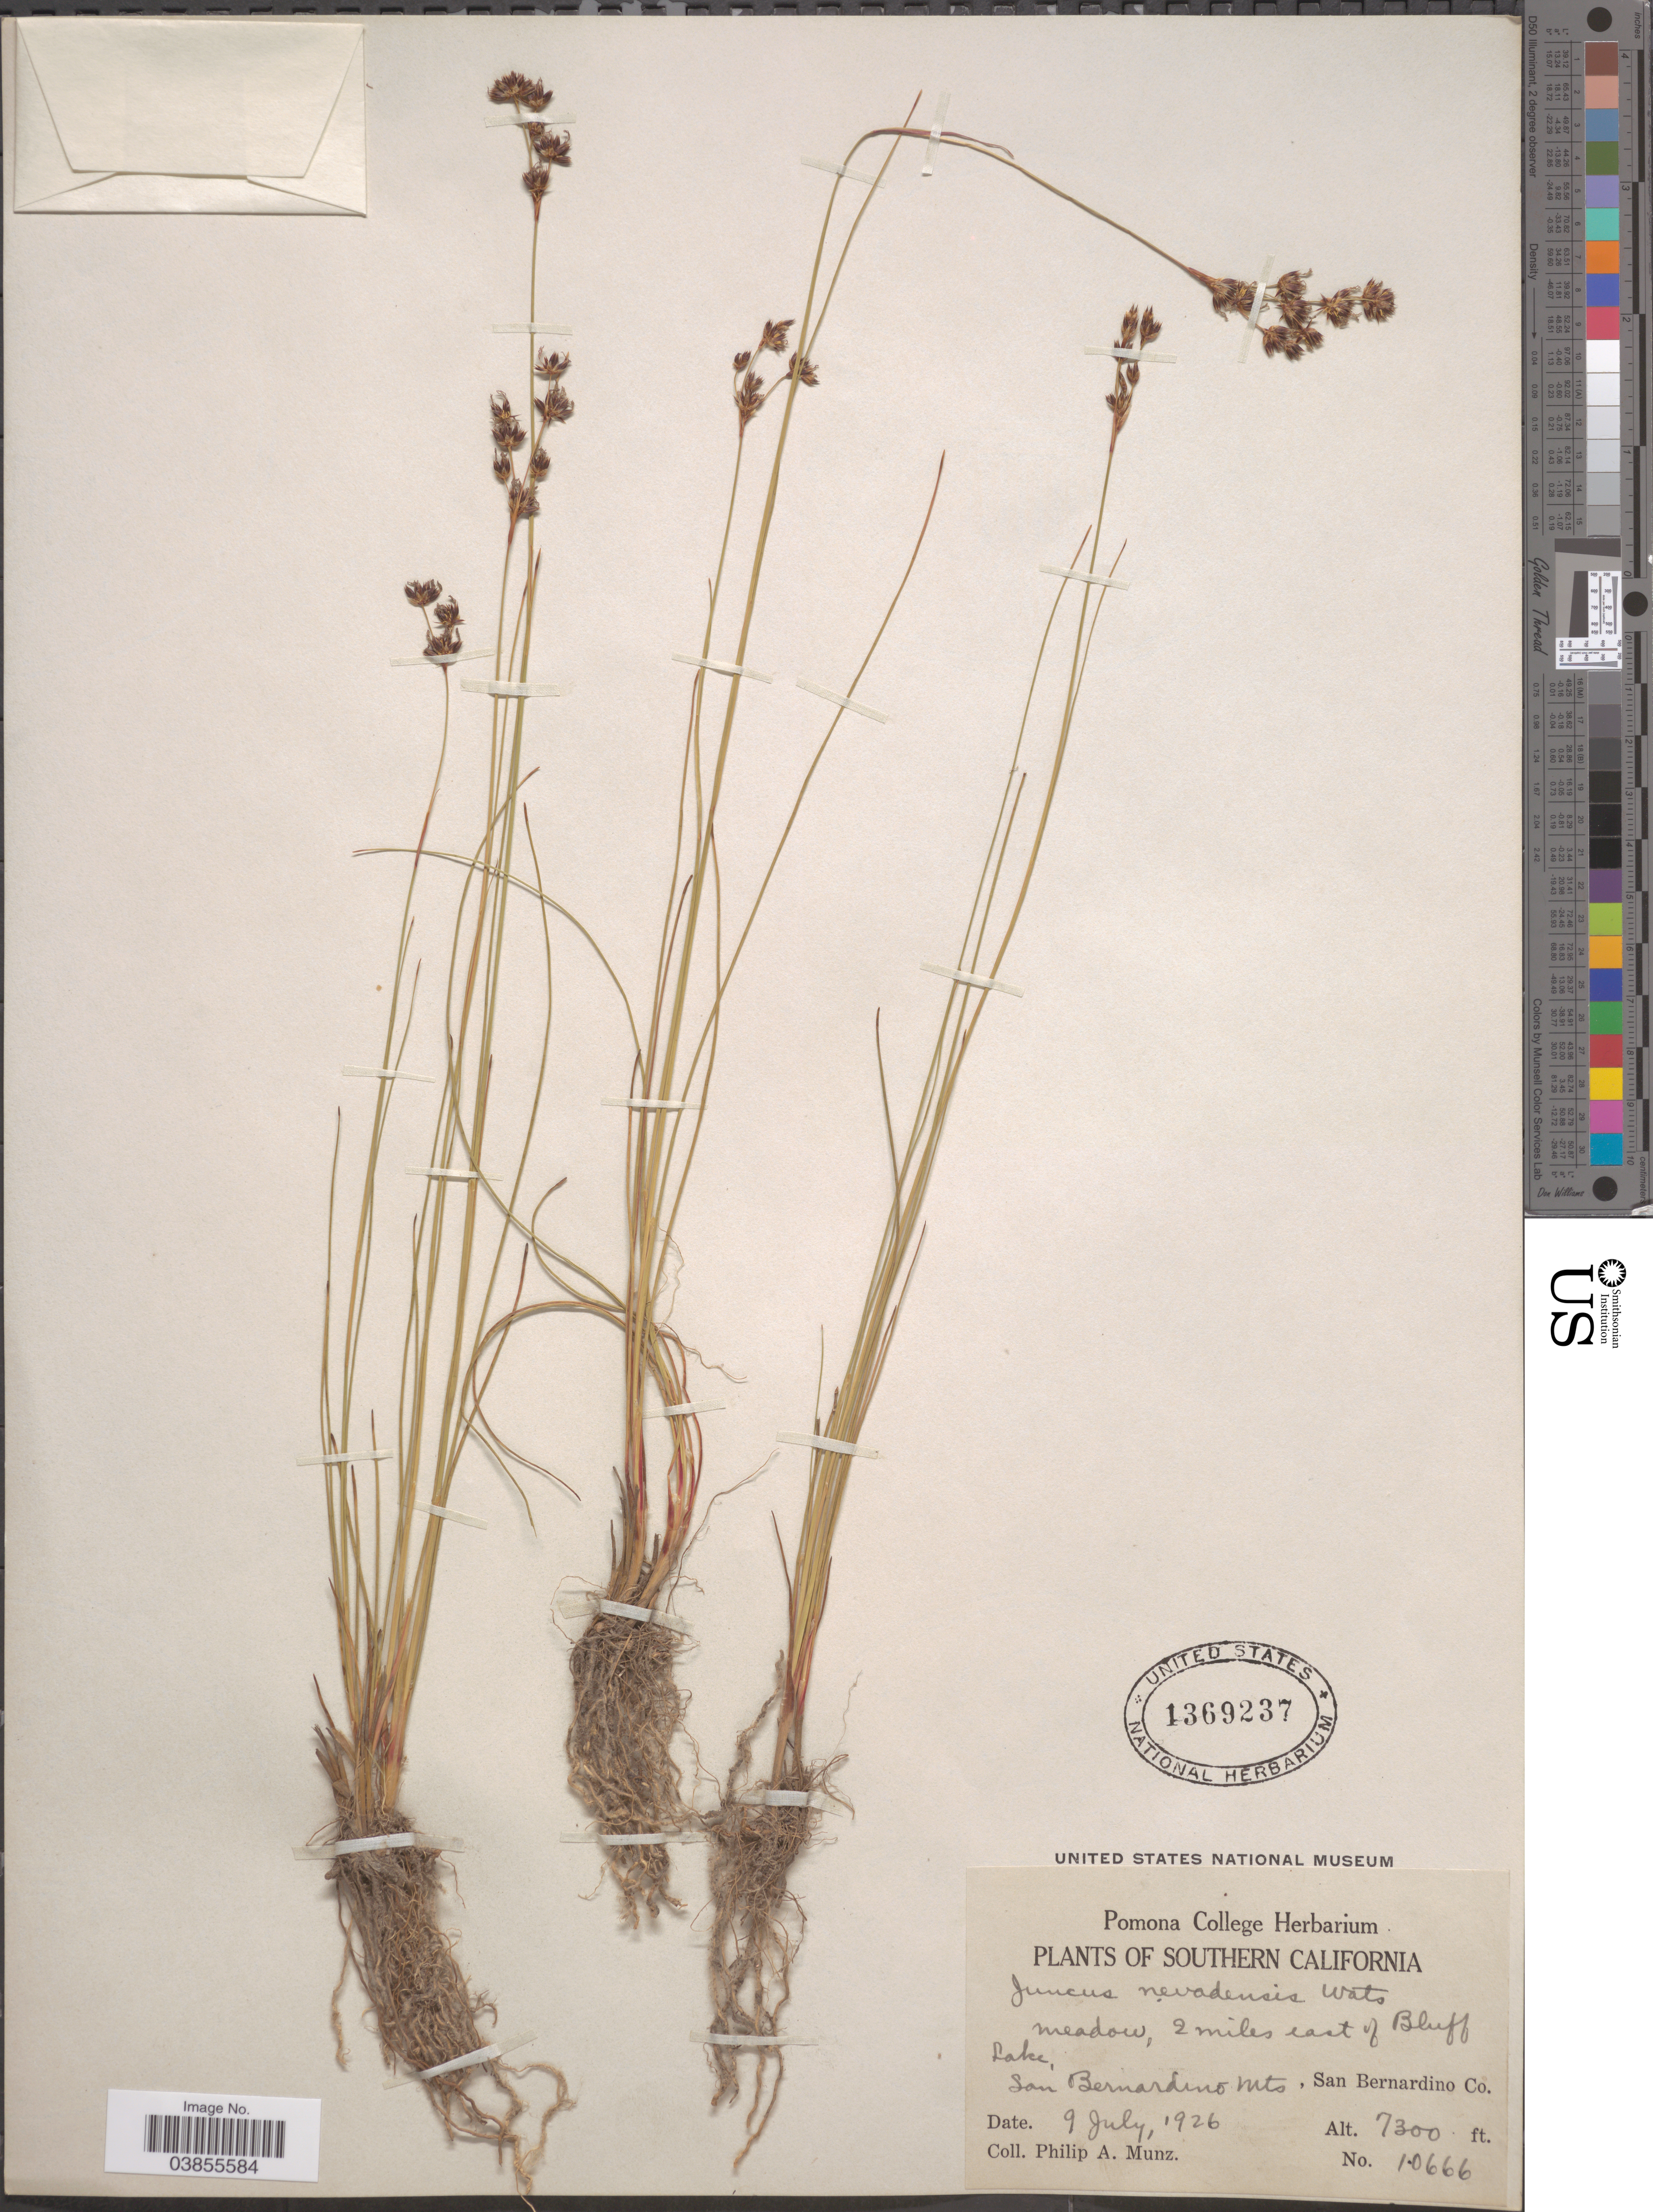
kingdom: Plantae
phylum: Tracheophyta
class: Liliopsida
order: Poales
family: Juncaceae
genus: Juncus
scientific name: Juncus nevadensis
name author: S. Watson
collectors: P. A. Munz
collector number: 10666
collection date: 1926-07-09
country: United States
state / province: California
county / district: San Bernardino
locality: Southern California. 2 miles east of Bluff Lake, San Bernardino Mts, San Bernardino Co.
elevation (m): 2225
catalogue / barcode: US 1369237